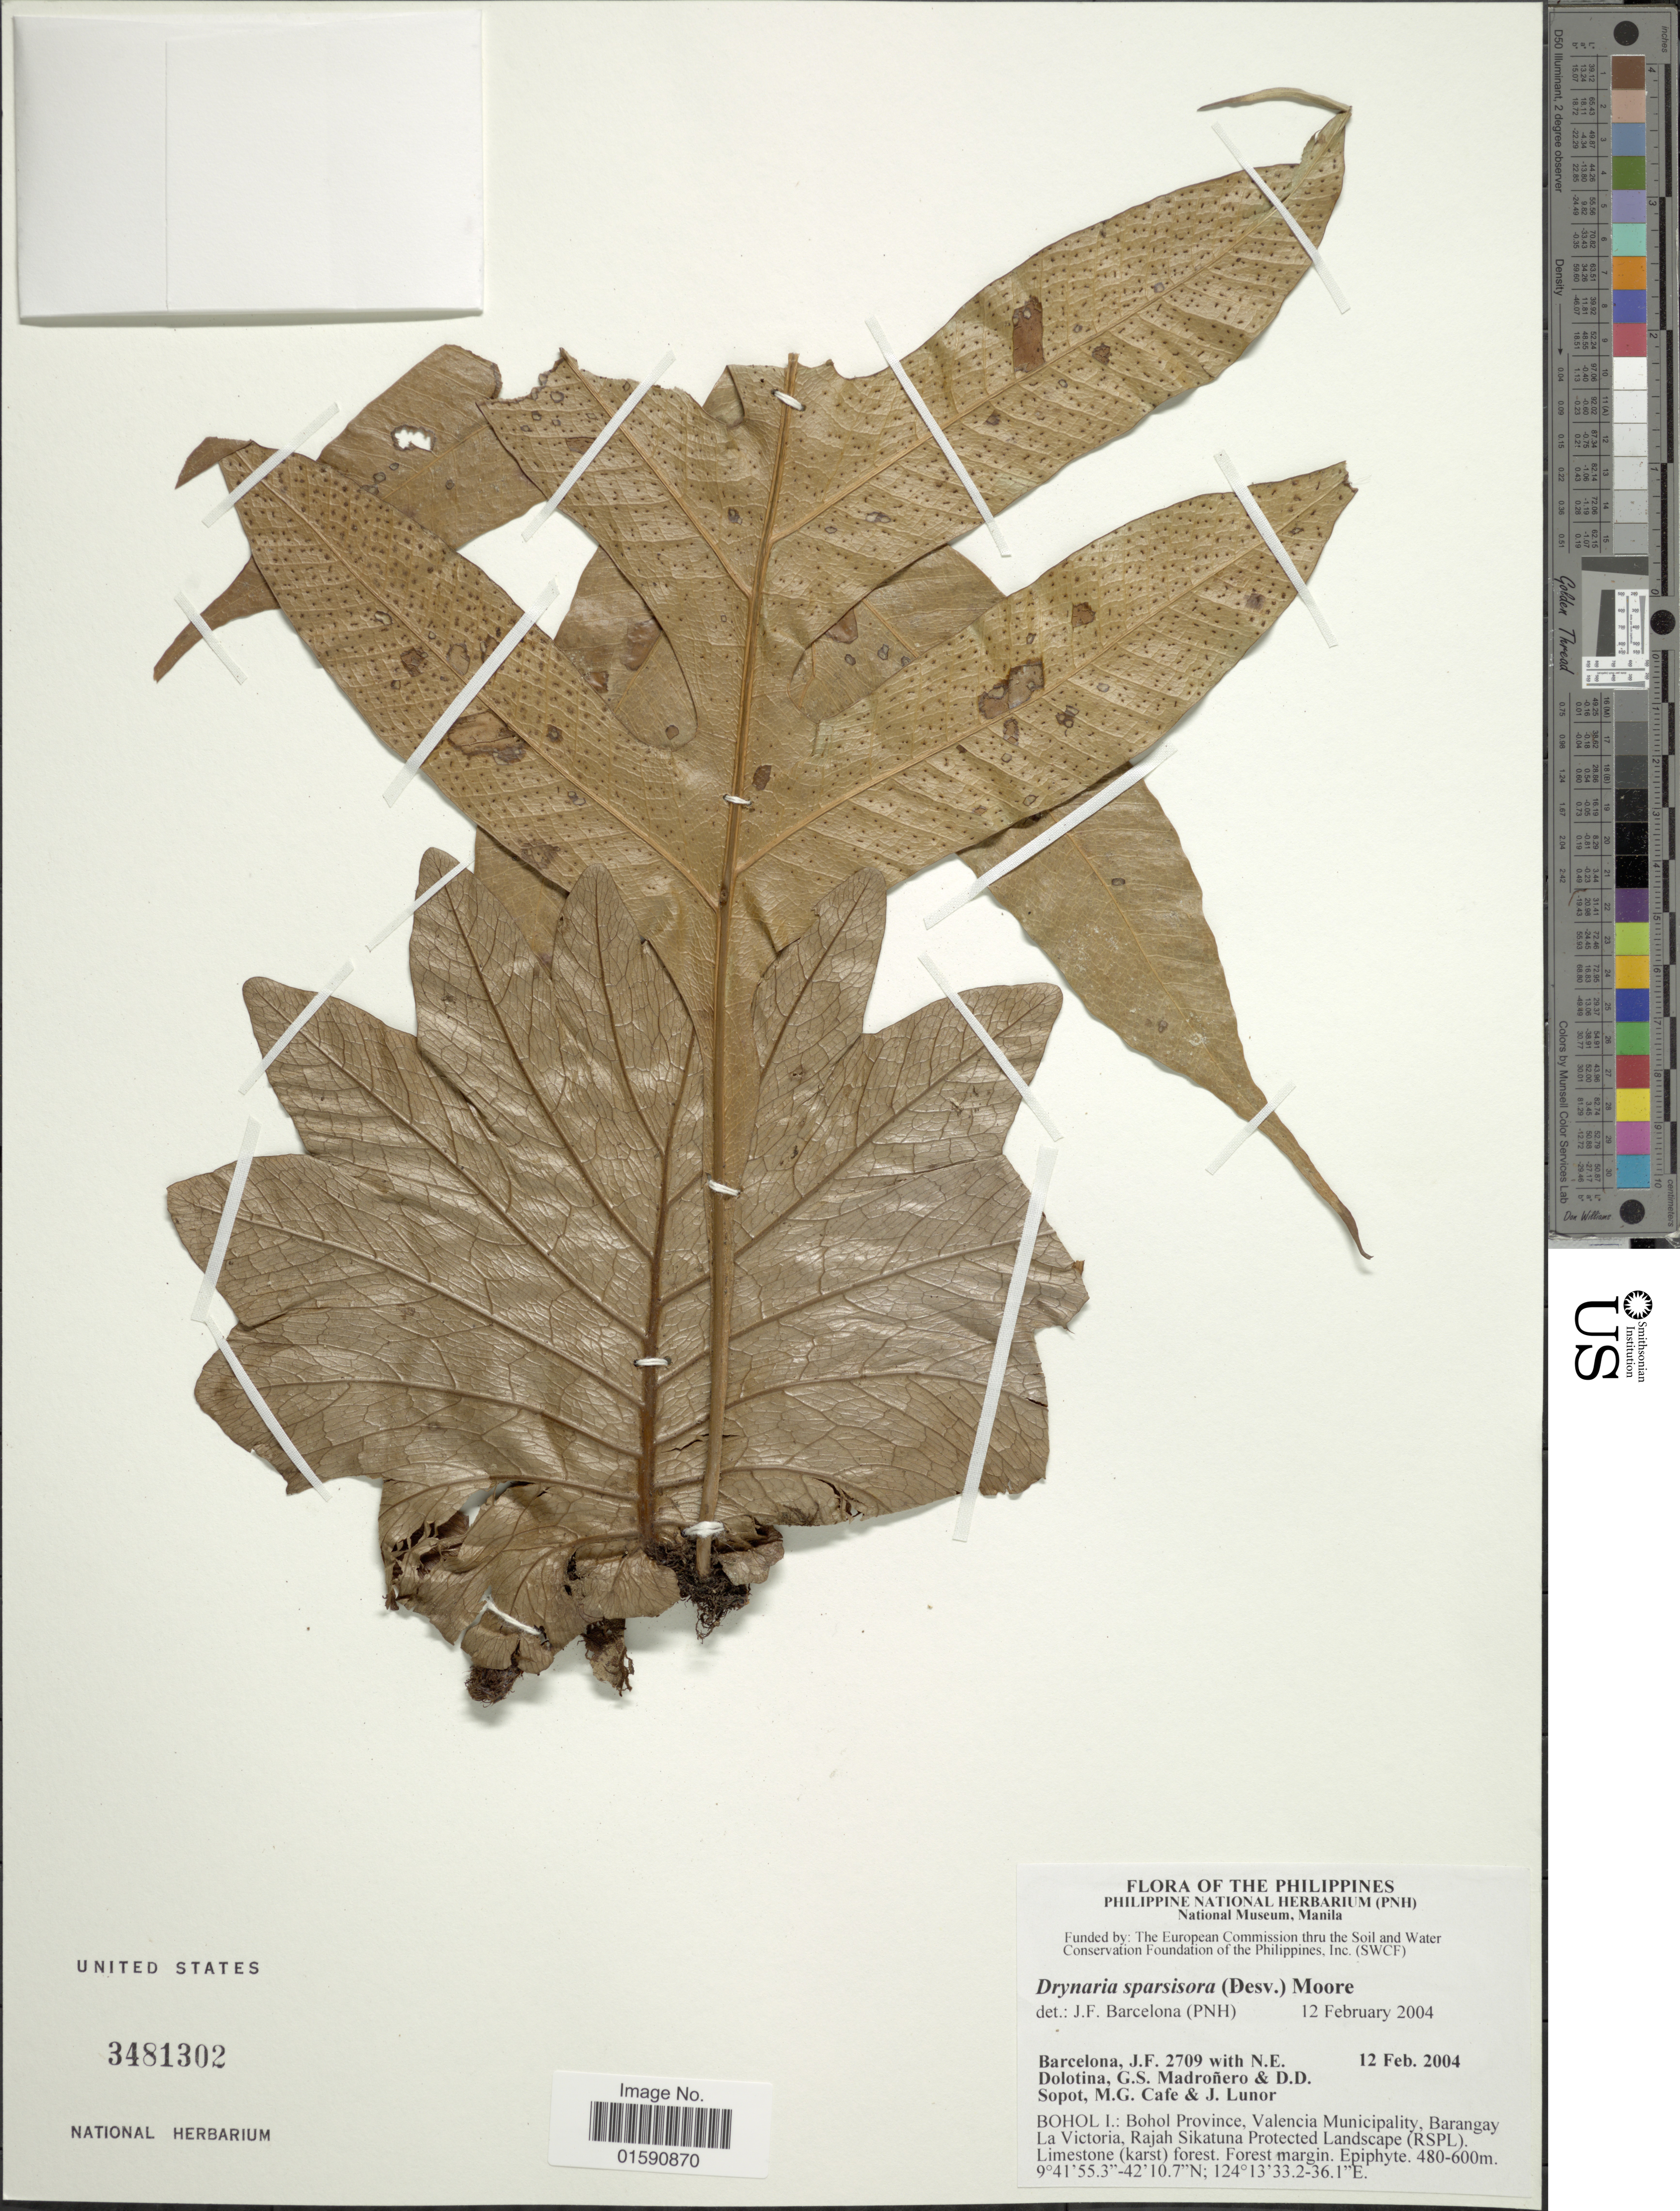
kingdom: Plantae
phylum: Tracheophyta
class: Polypodiopsida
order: Polypodiales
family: Polypodiaceae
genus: Drynaria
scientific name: Drynaria sparsisora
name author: (Desu.) T. Moore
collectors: J. F. Barcelona, N. Dolotina, G. Madroñero, D. Sopot & et al.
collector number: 2709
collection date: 2004-02-12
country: Philippines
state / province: Central Visayas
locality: Bohol I.: Bohol Province, Valencia Municipality, Barangay La Victoria, Rajah Sikatuna Protected Landscape (RSPL)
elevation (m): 480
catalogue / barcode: US 3481302